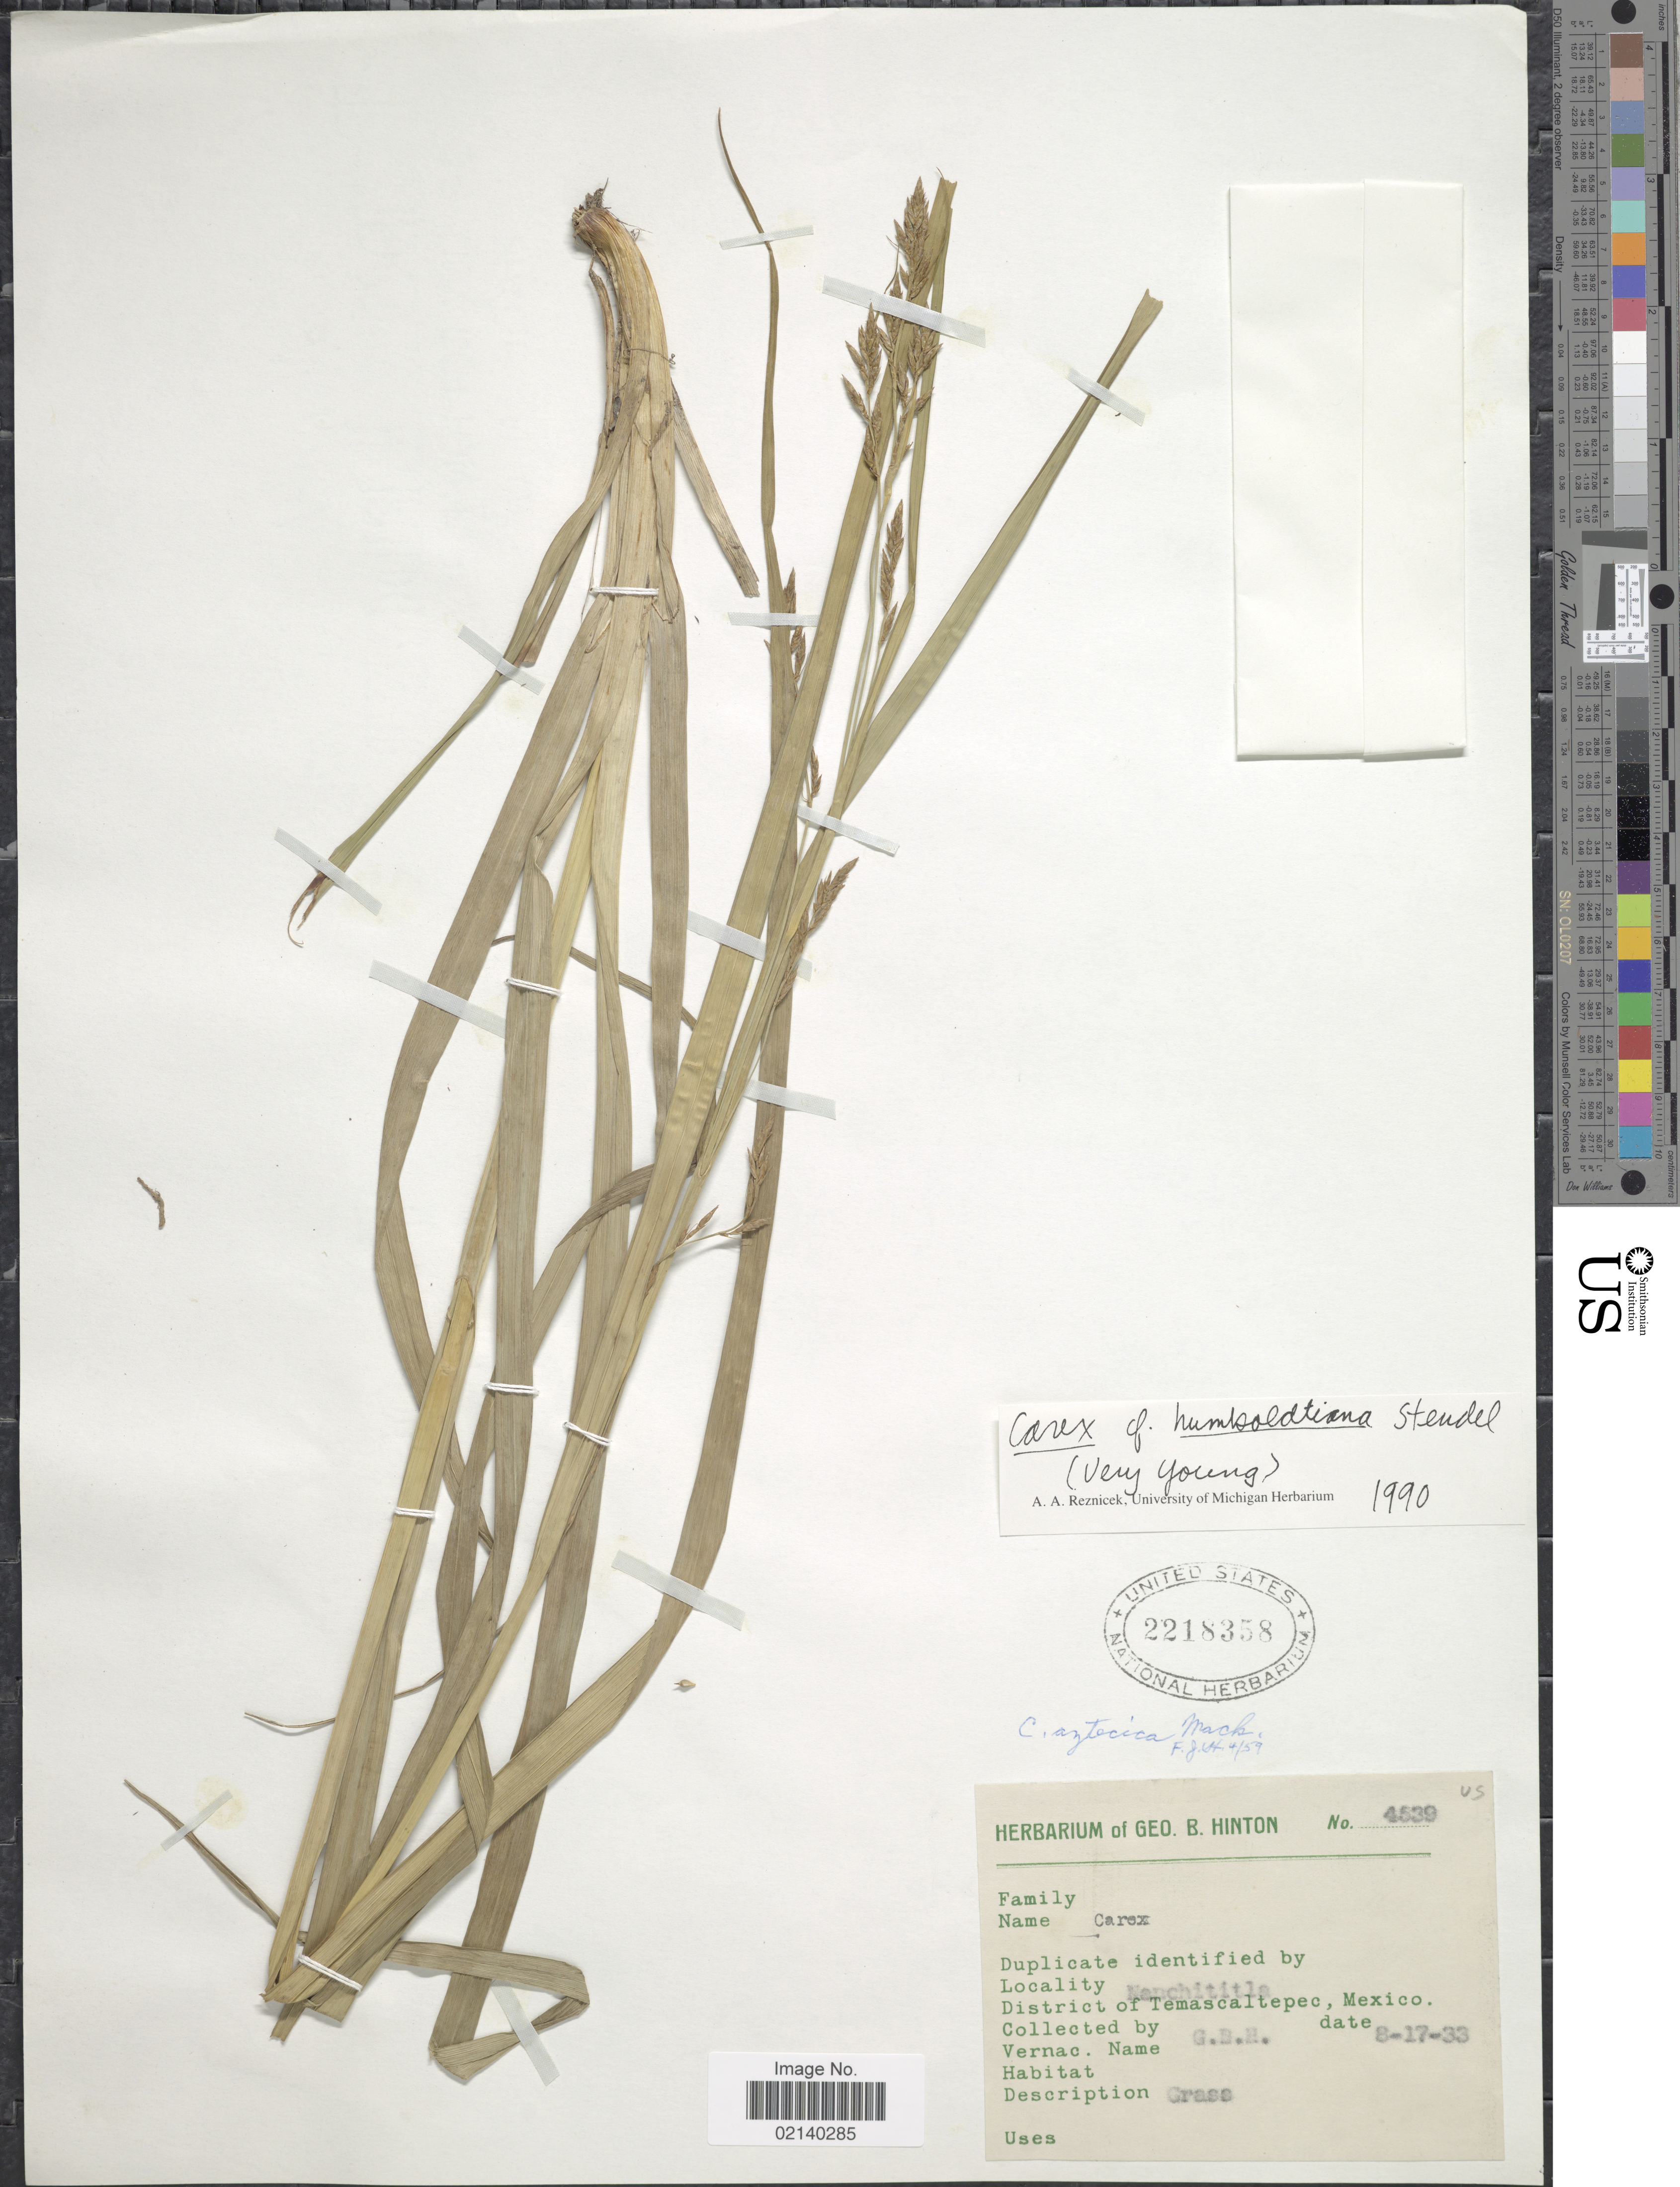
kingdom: Plantae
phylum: Tracheophyta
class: Liliopsida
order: Poales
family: Cyperaceae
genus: Carex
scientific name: Carex humboldtiana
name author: Steud.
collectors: G. B. Hinton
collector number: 4539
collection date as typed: Transcribed d/m/y: 17/8/33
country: Mexico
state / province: México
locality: Nanchititla, District of Temascaltepec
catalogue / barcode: US 2218358